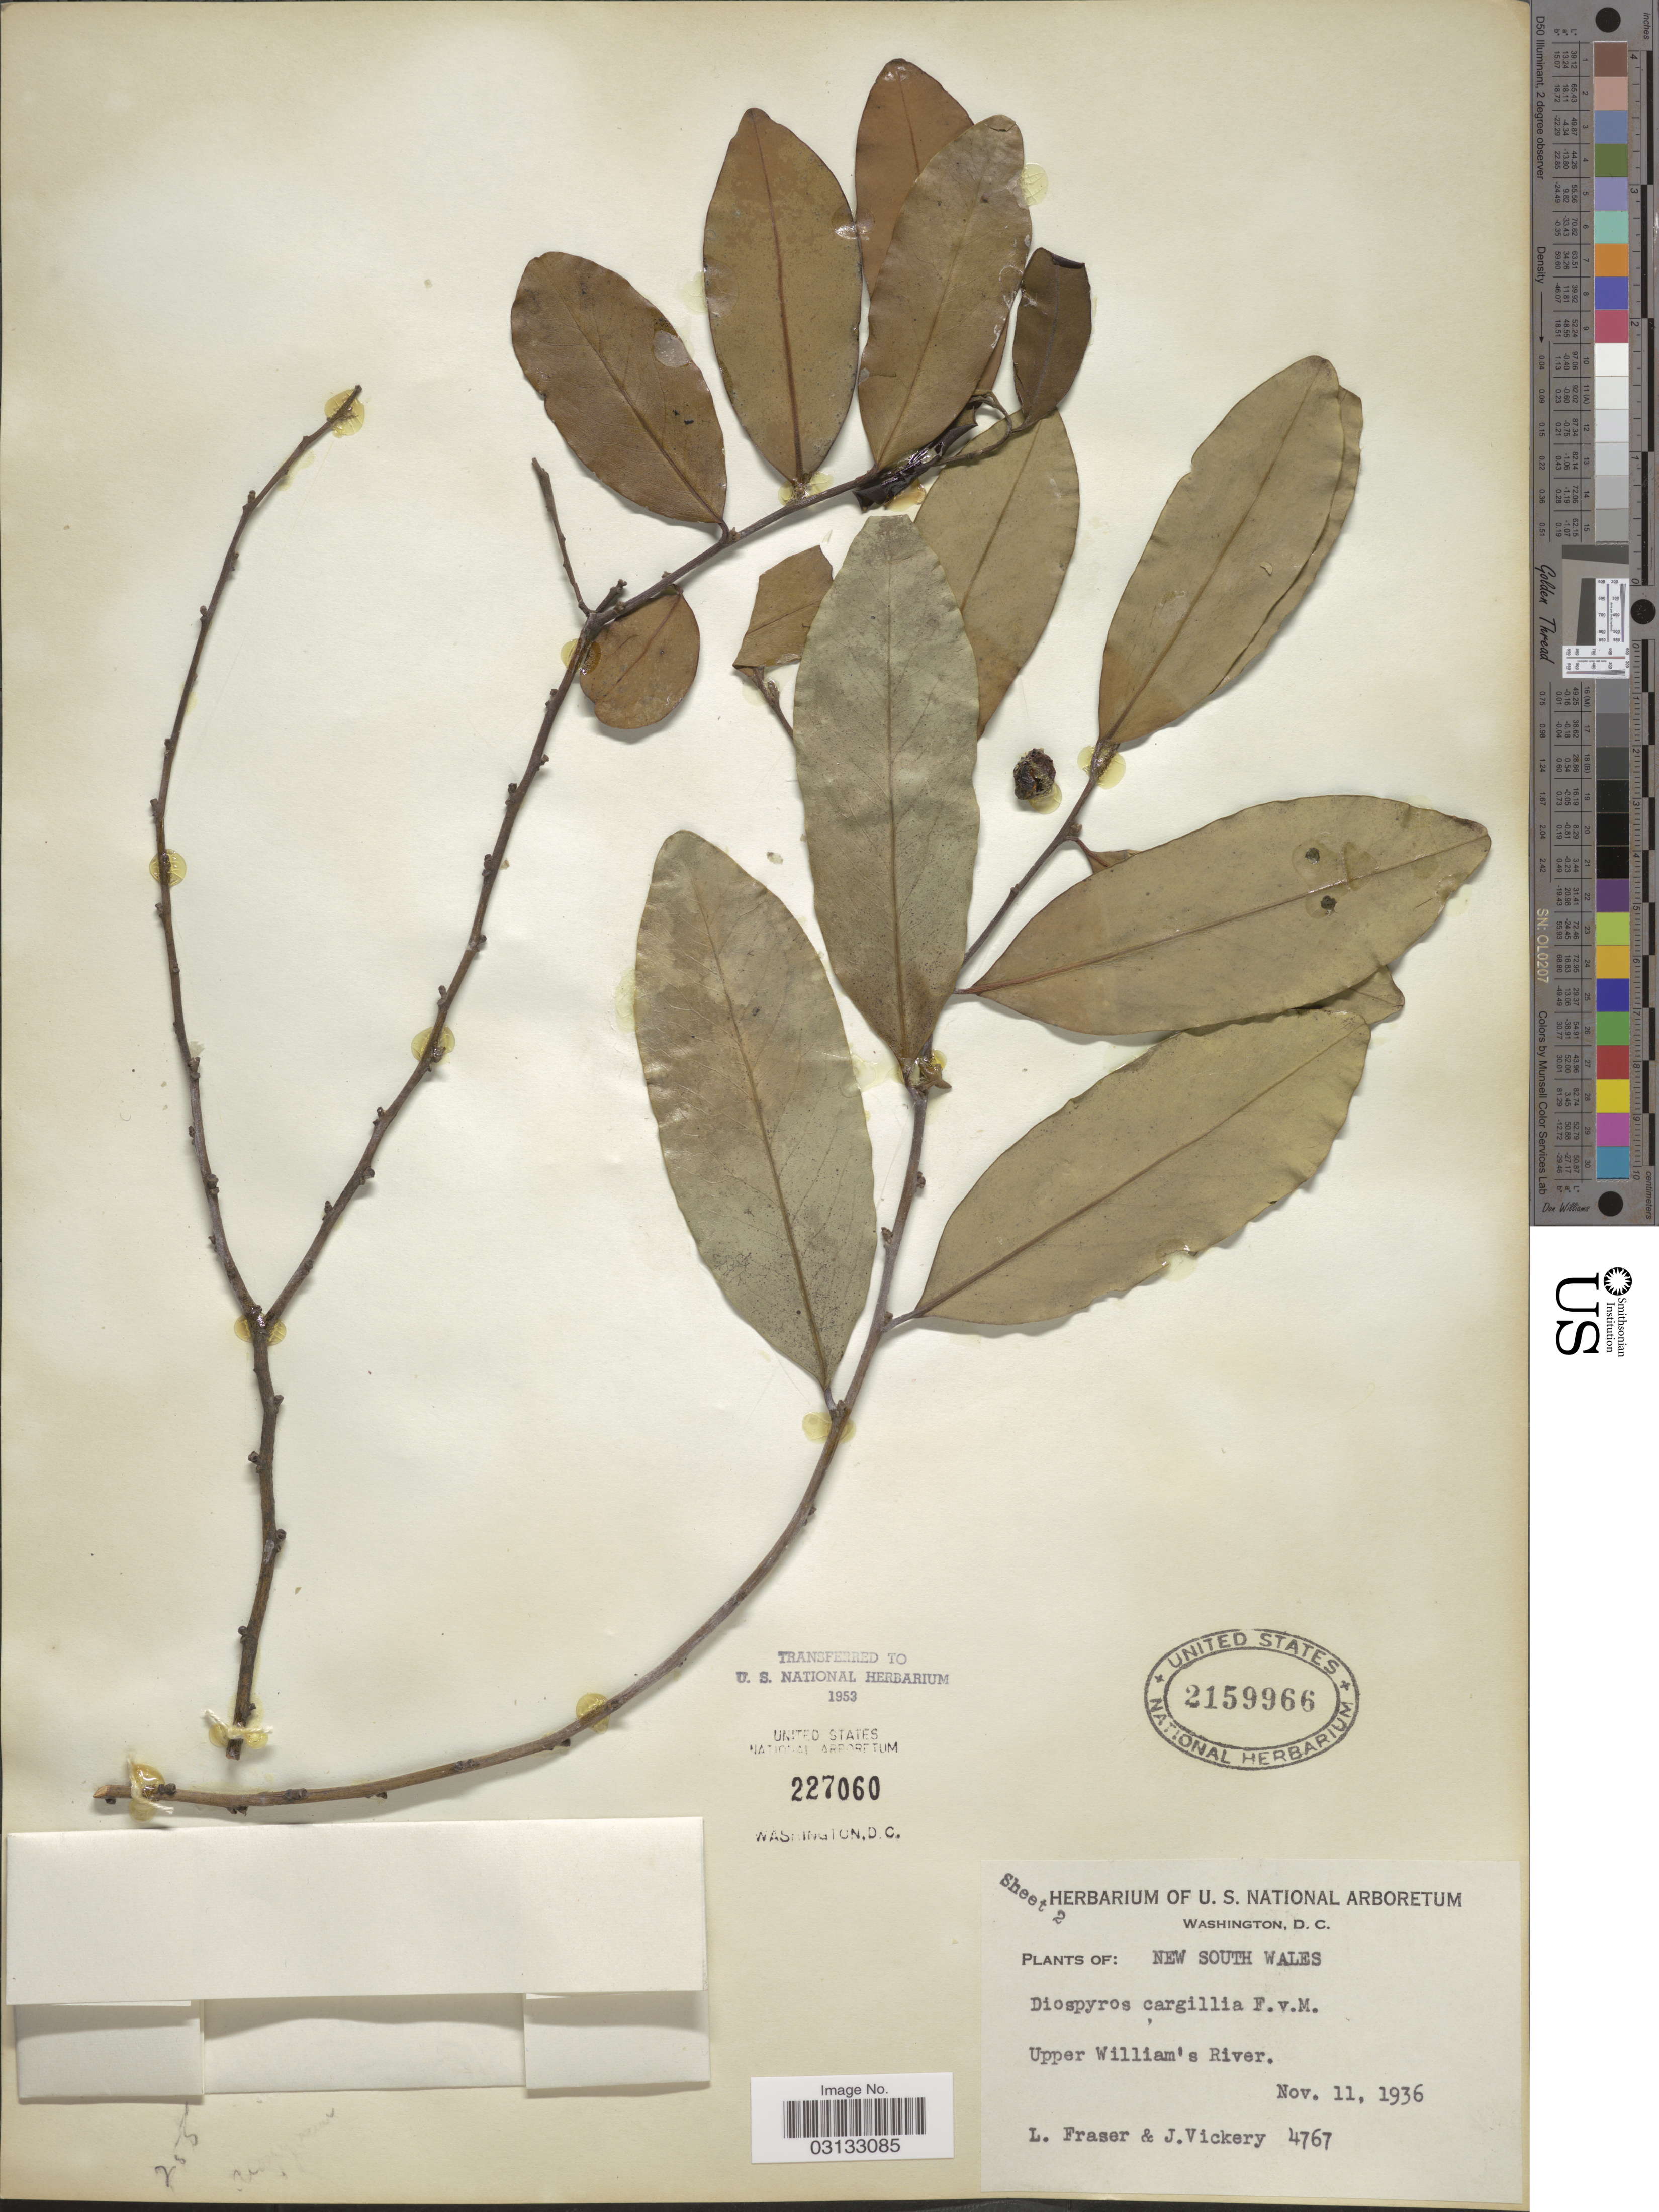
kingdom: Plantae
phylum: Tracheophyta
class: Magnoliopsida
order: Ericales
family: Ebenaceae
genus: Diospyros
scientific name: Diospyros cargillia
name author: F. Muell.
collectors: L. Fraser & J. Vickery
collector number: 4767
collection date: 1936-11-11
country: Australia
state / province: New South Wales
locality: Upper William's River.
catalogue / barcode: US 2159966